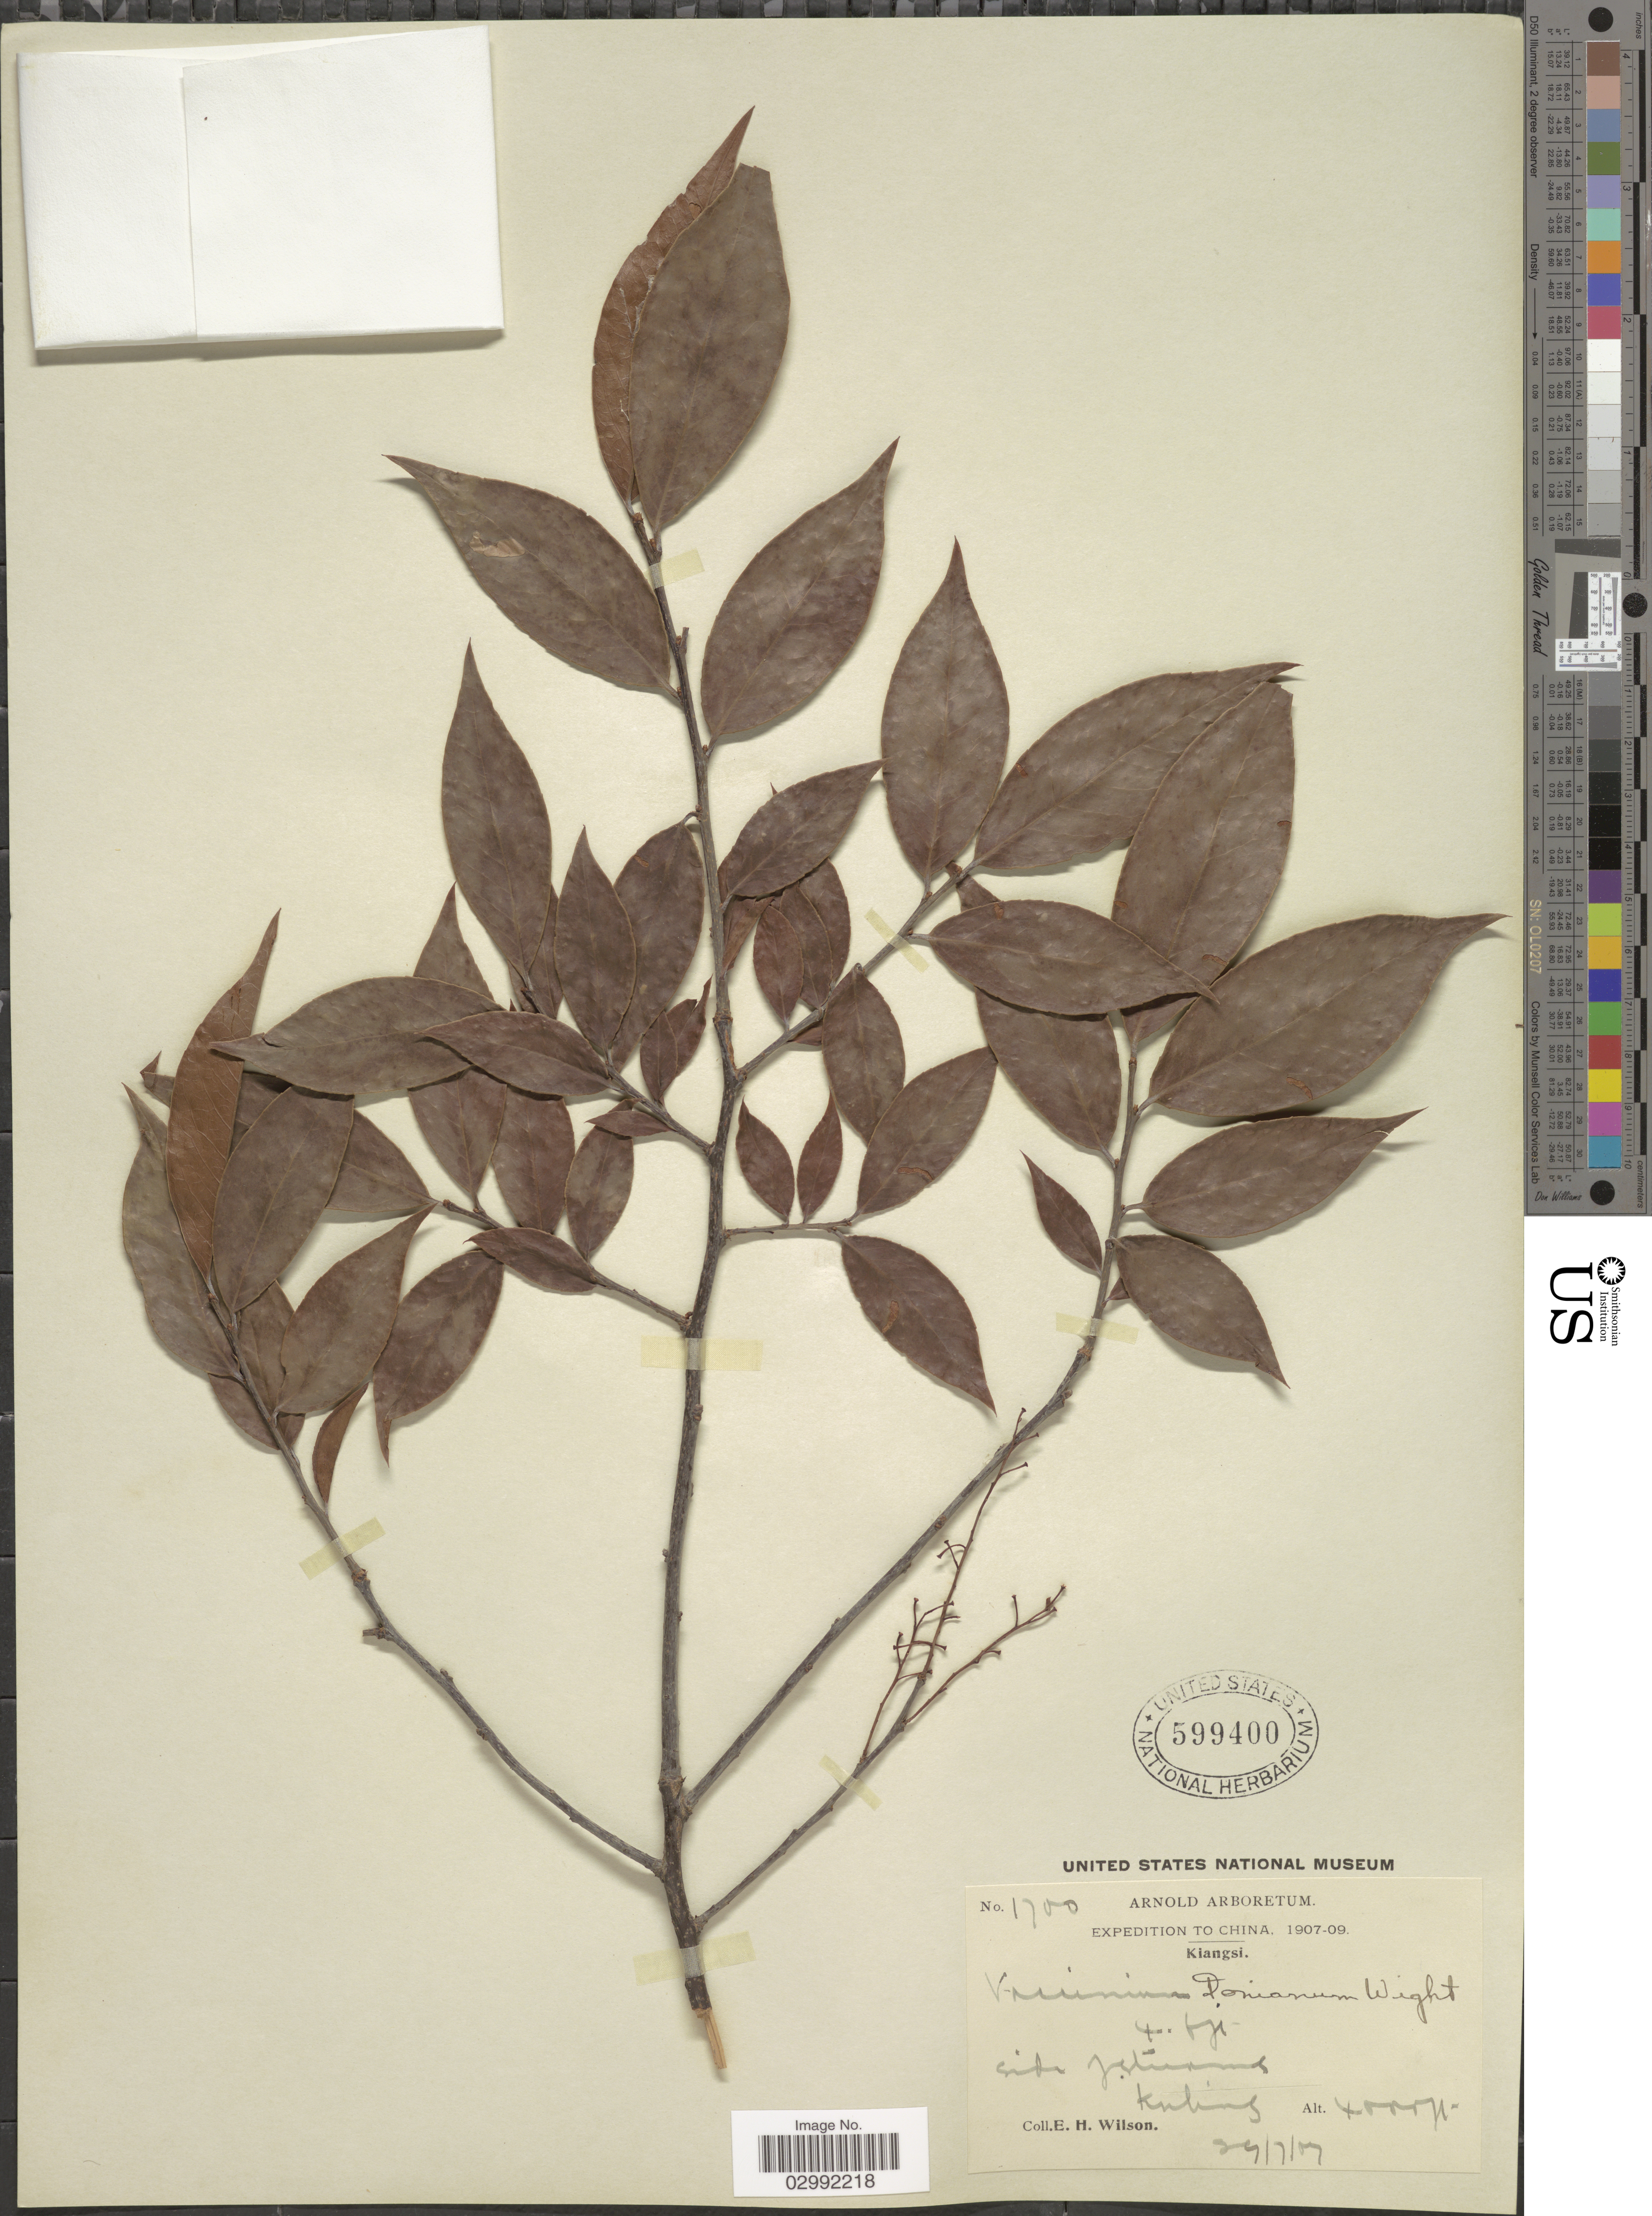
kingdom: Plantae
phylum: Tracheophyta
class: Magnoliopsida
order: Ericales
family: Ericaceae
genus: Vaccinium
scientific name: Vaccinium sprengelii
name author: (G. Don) Sleumer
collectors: E. Wilson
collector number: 1700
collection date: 1907-07-29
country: China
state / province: Jiangxi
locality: Kiangsi. Side of stream. Kuling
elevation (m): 1219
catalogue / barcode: US 599400